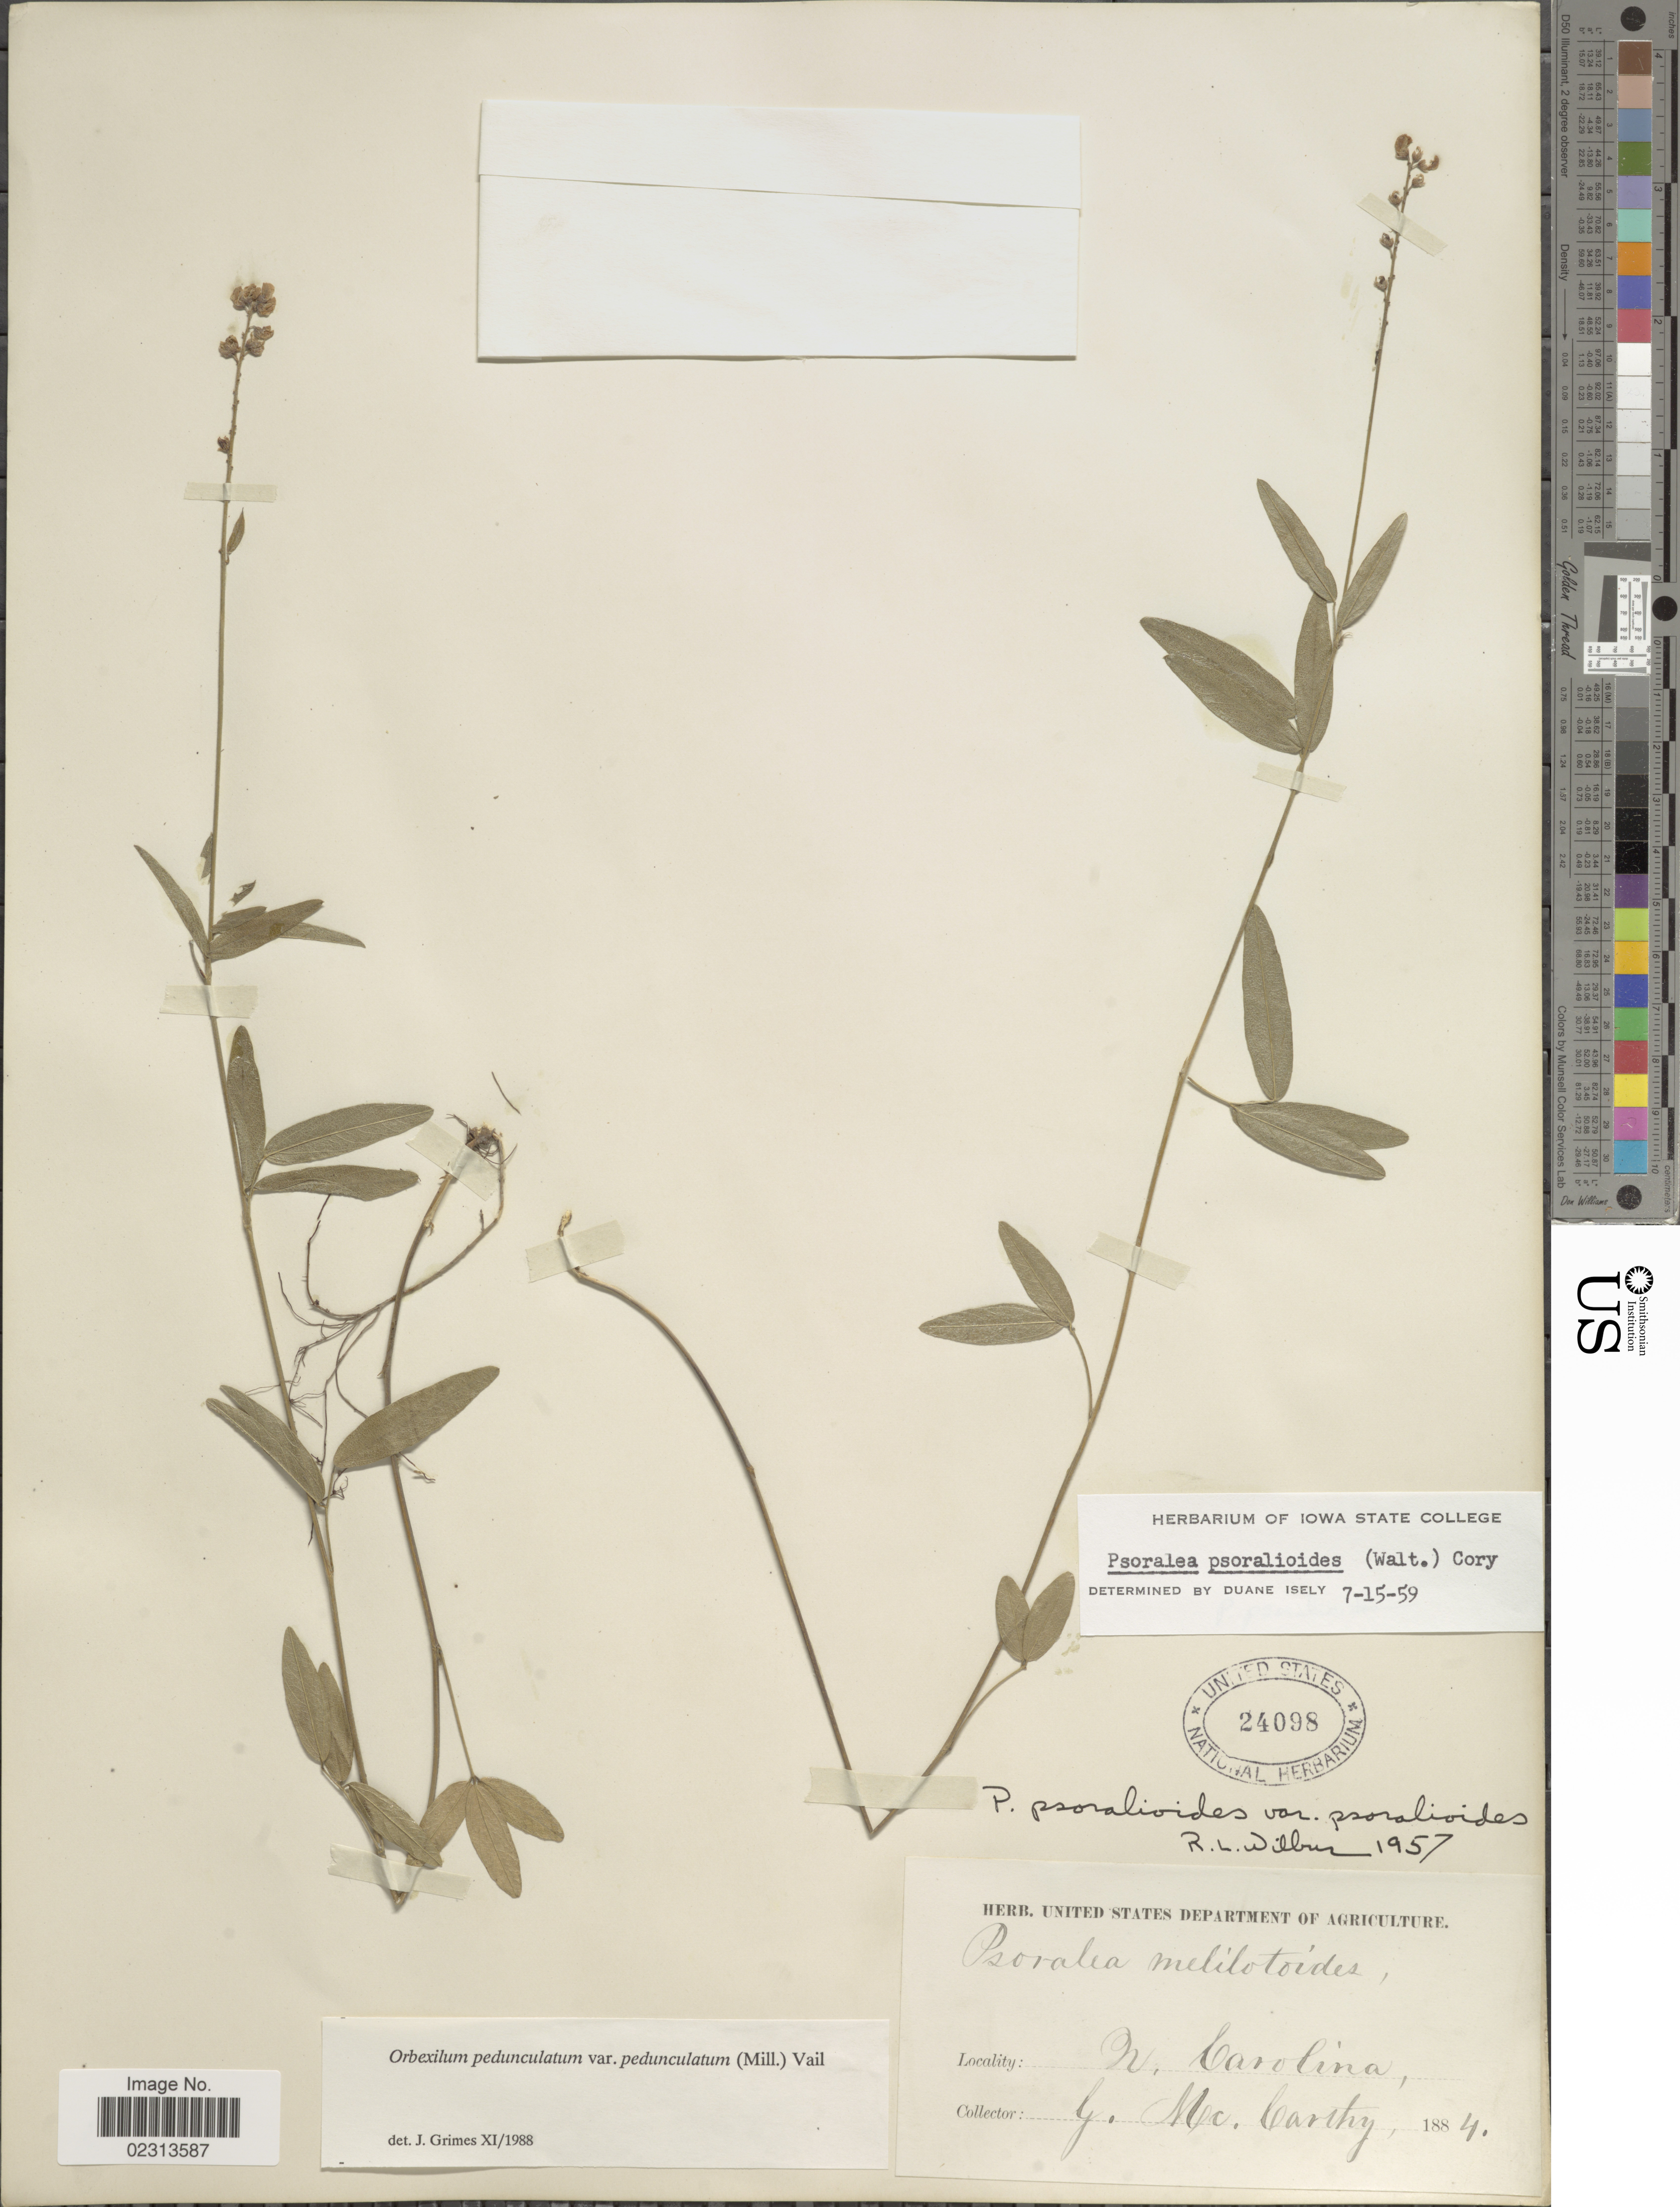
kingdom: Plantae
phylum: Tracheophyta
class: Magnoliopsida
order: Fabales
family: Fabaceae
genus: Orbexilum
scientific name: Orbexilum pedunculatum var. pedunculatum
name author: (Miller) Rydberg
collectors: G. McCarthy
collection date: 1884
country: United States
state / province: North Carolina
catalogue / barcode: US 24098